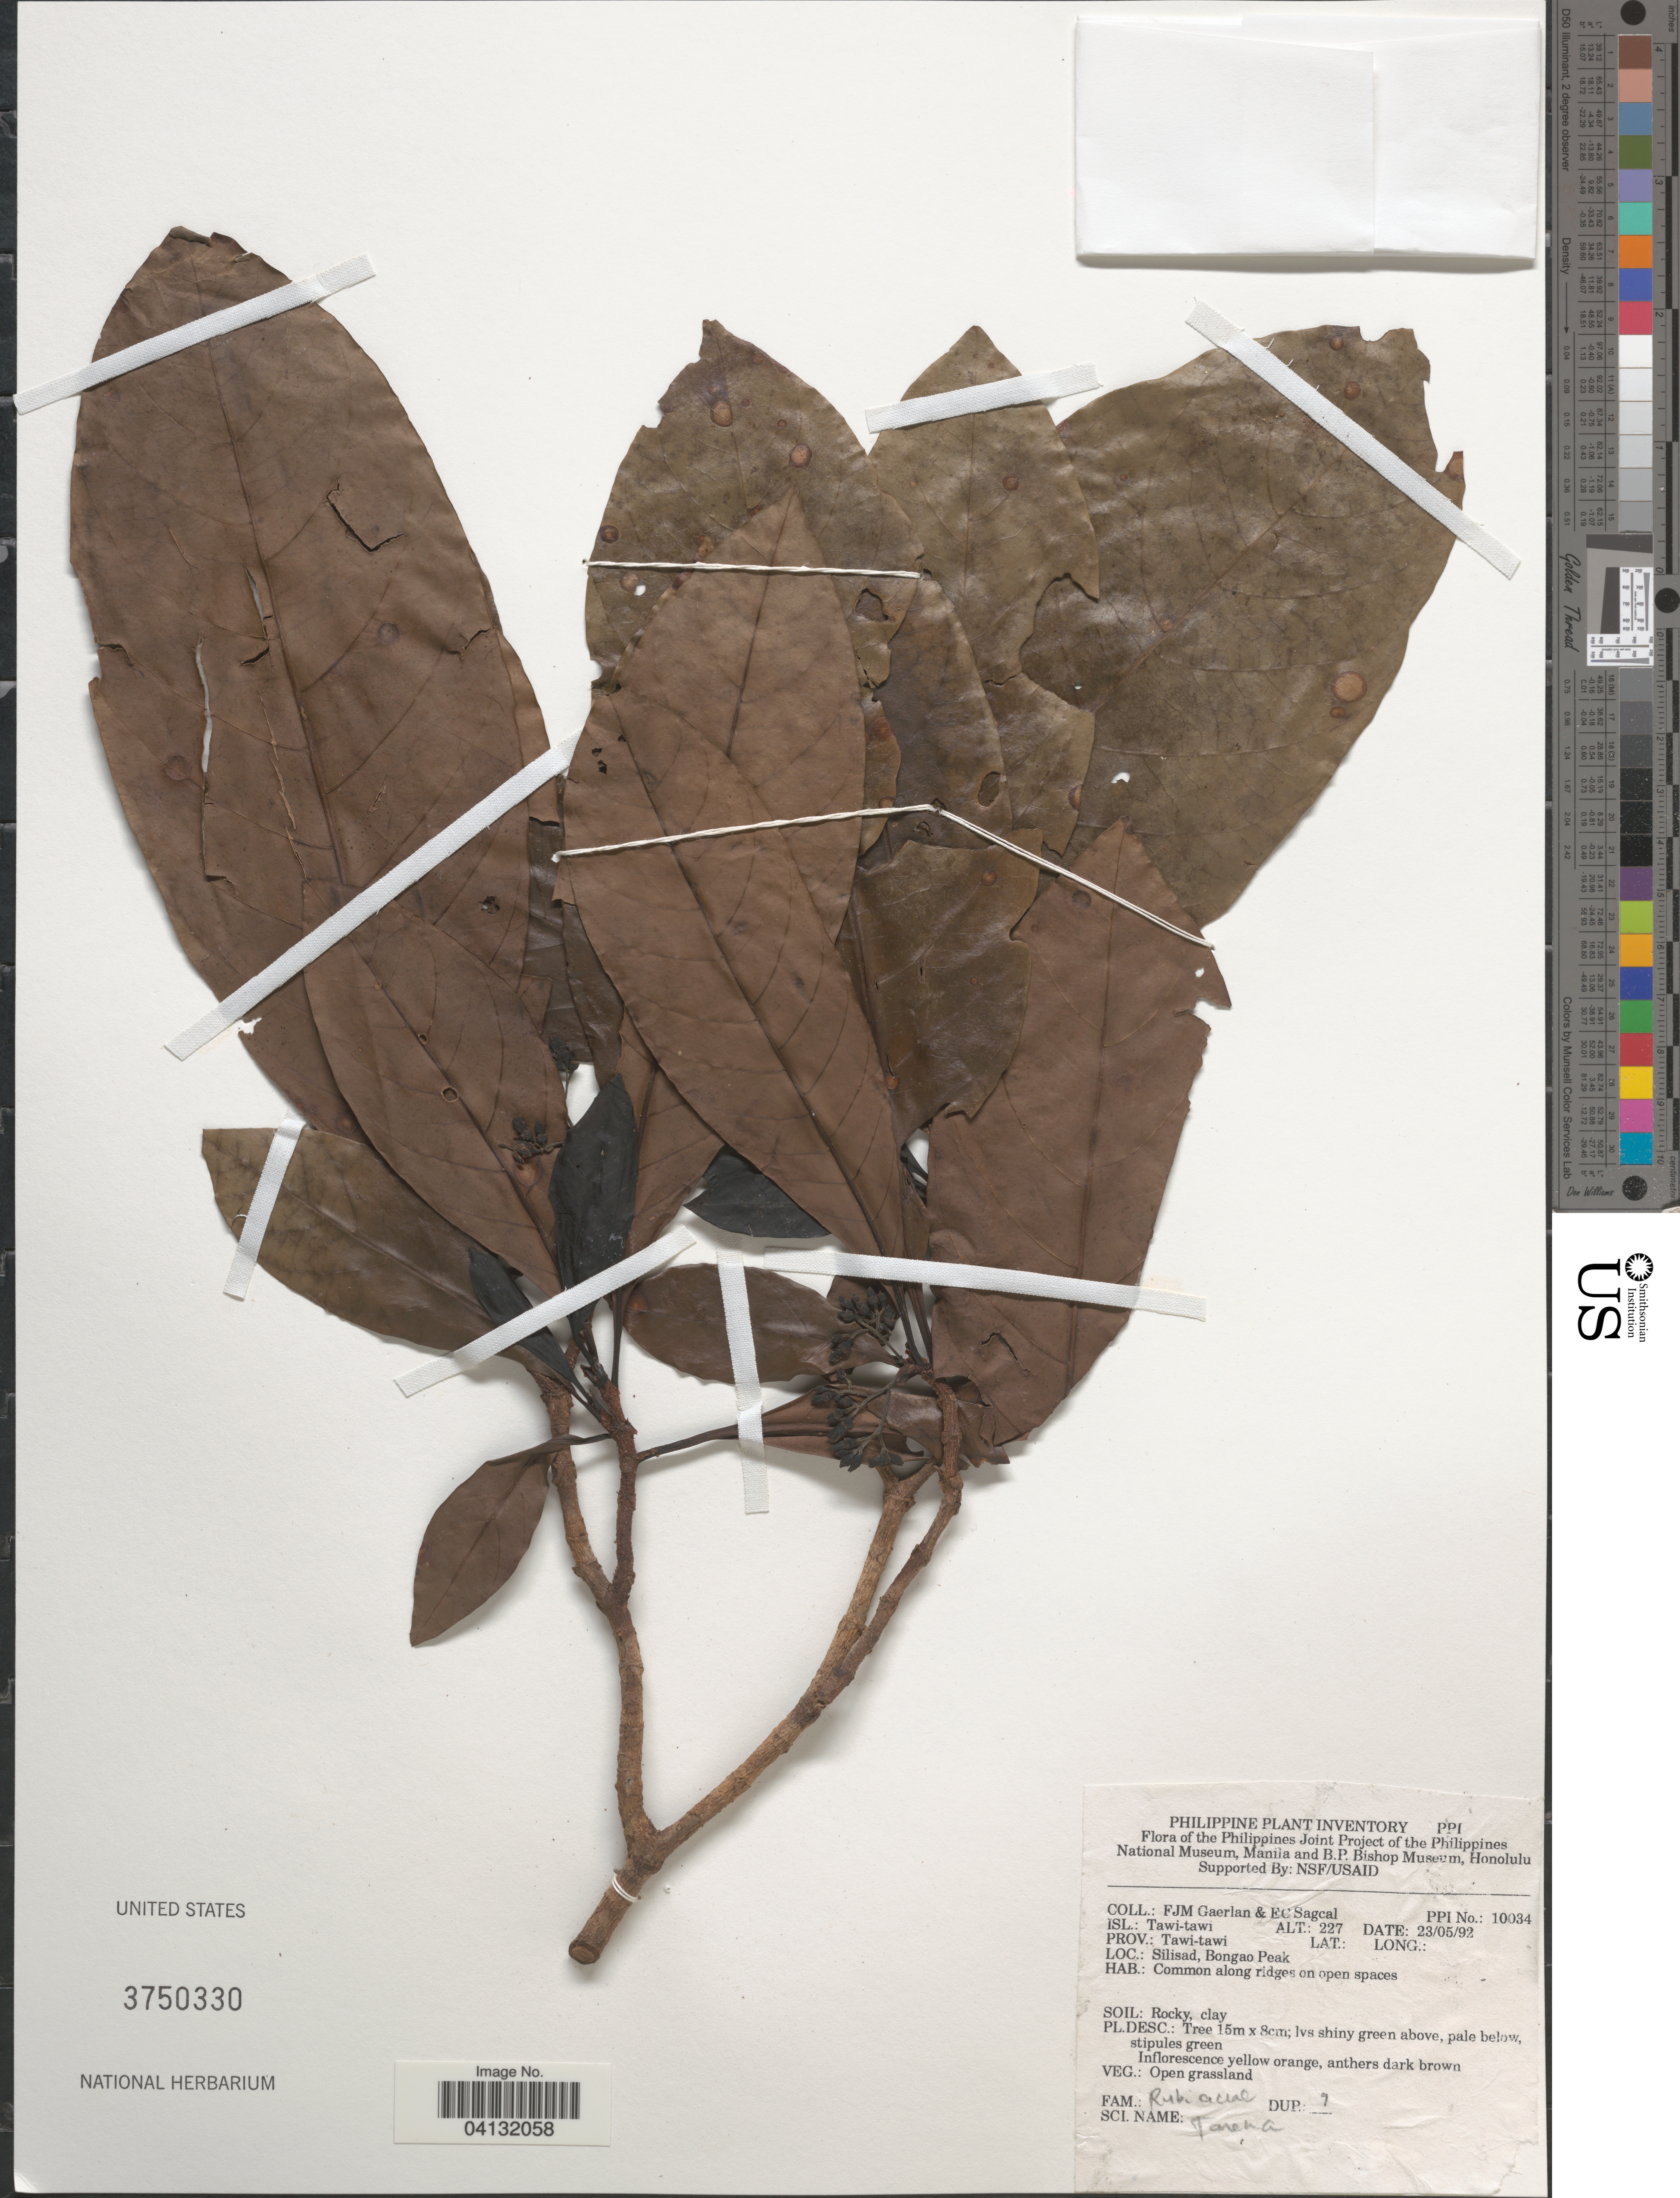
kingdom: Plantae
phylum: Tracheophyta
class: Magnoliopsida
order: Gentianales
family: Rubiaceae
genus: Tarenna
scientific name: Tarenna sp.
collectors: F. Gaerlan & E. Sagcal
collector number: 10034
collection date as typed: Transcribed d/m/y: 23/5/92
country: Philippines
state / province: Muslim Mindanao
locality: Isl.: Tawi-tawi. Prov.: Tawi-tawi. Silisad, Bongao Peak.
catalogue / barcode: US 3750330